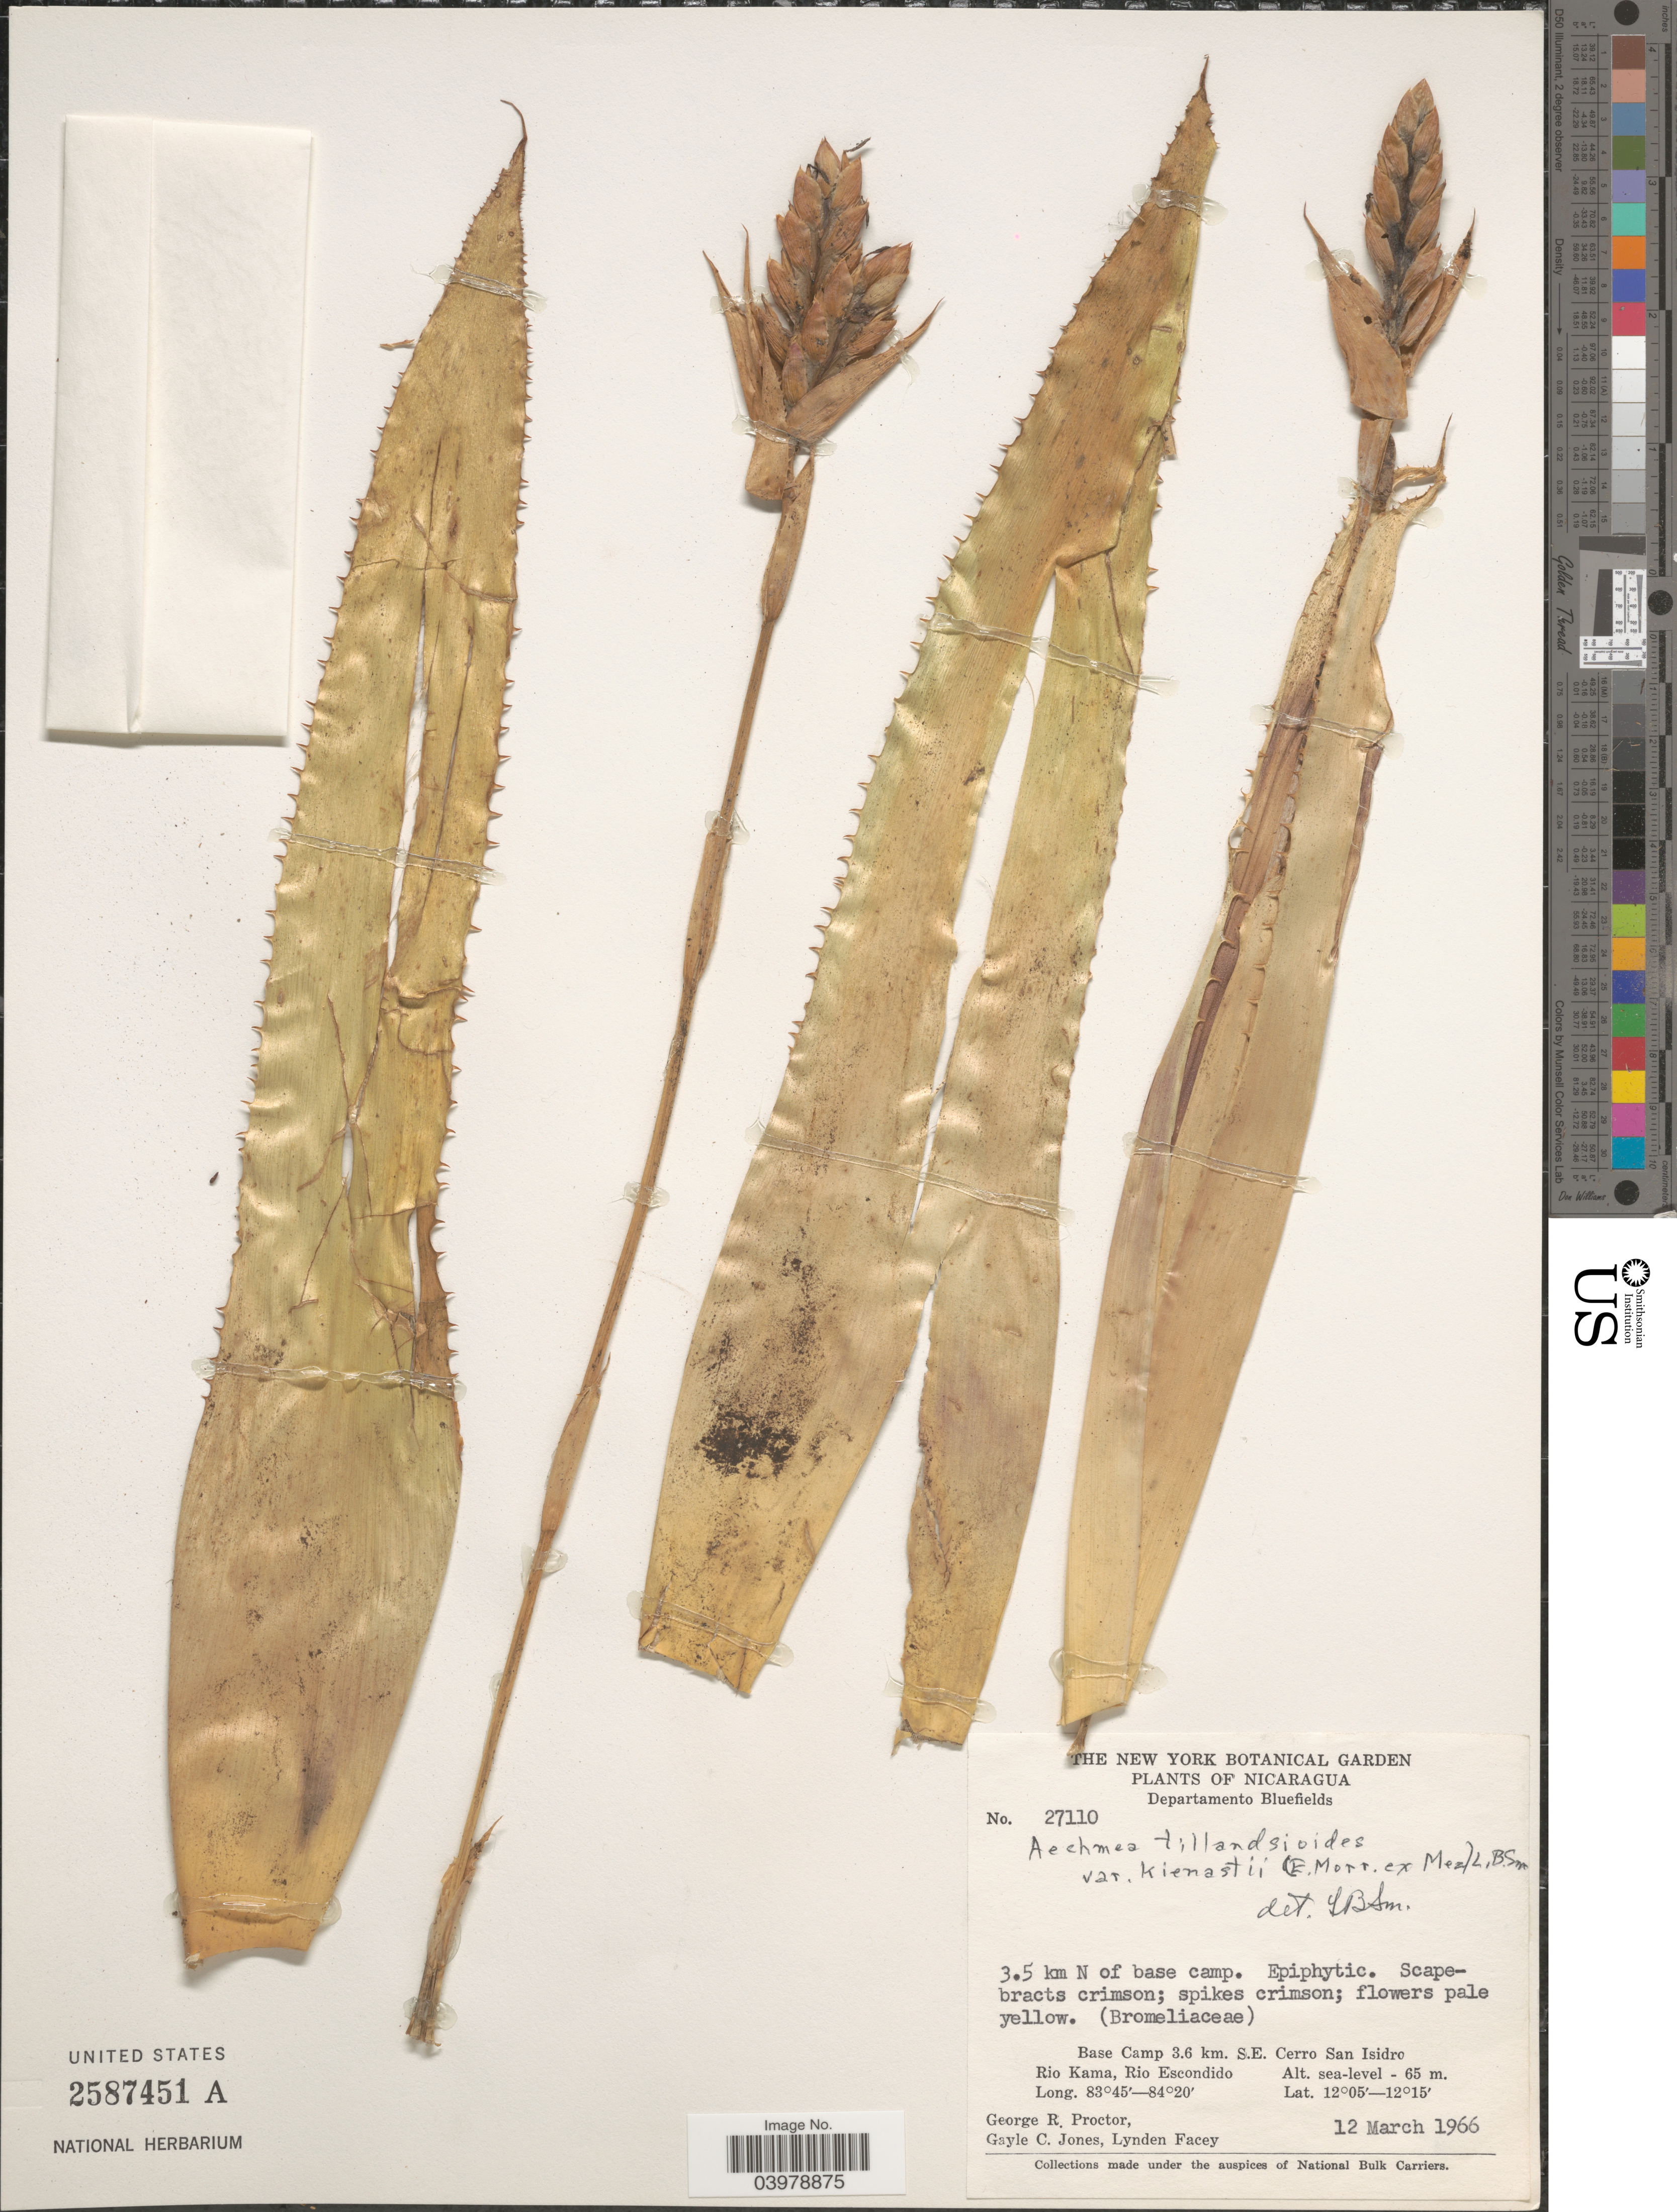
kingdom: Plantae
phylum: Tracheophyta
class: Liliopsida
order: Poales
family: Bromeliaceae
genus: Aechmea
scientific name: Aechmea tillandsioides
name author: (Mart. ex Schult. & Schult. f.) Baker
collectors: G. R. Proctor, G. C. Jones & L. Facey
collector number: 27110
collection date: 1966-03-12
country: Nicaragua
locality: Departamento Bluefields. 3.5 km N of base camp. Base Camp 3.6 km. S.E. Cerro San Isidro. Rio Kama, Rio Escondido.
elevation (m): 0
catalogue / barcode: US 2587451A